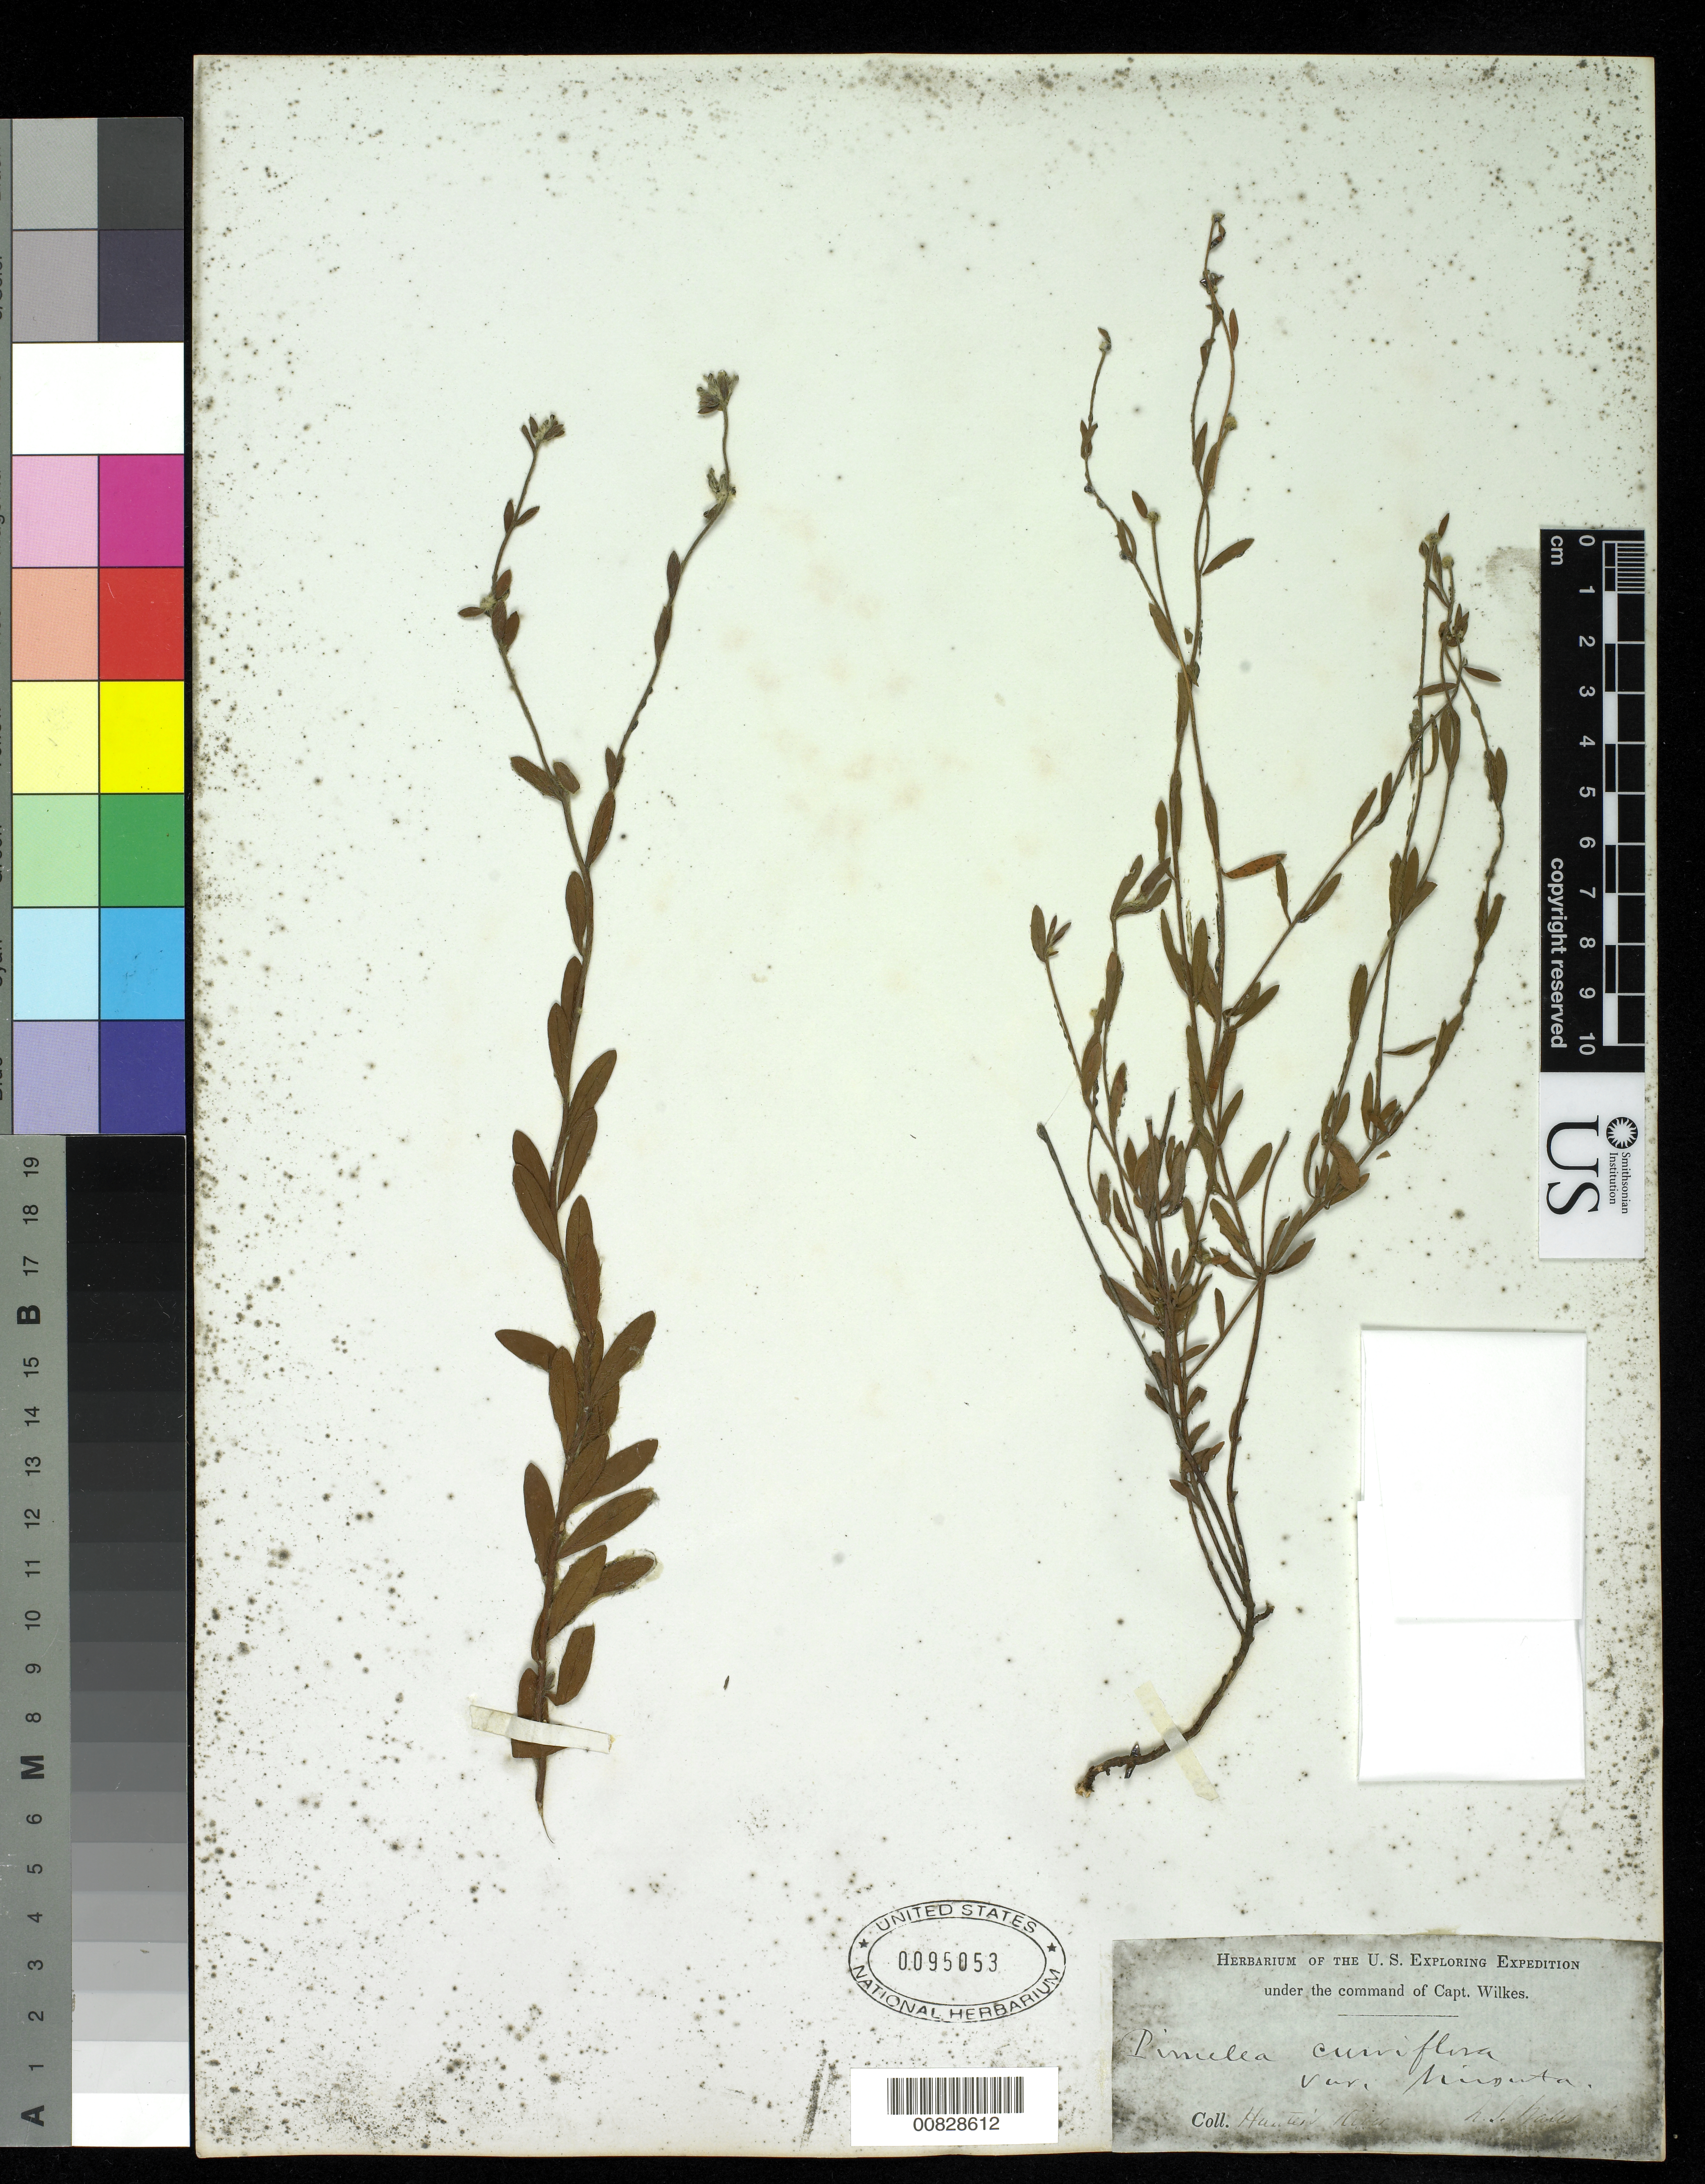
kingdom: Plantae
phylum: Tracheophyta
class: Magnoliopsida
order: Malvales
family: Thymelaeaceae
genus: Pimelea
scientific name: Pimelea curviflora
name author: R. Br.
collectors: Wilkes Explor. Exped.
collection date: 1838/1842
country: Australia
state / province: New South Wales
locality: Hunter's River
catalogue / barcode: US 95053